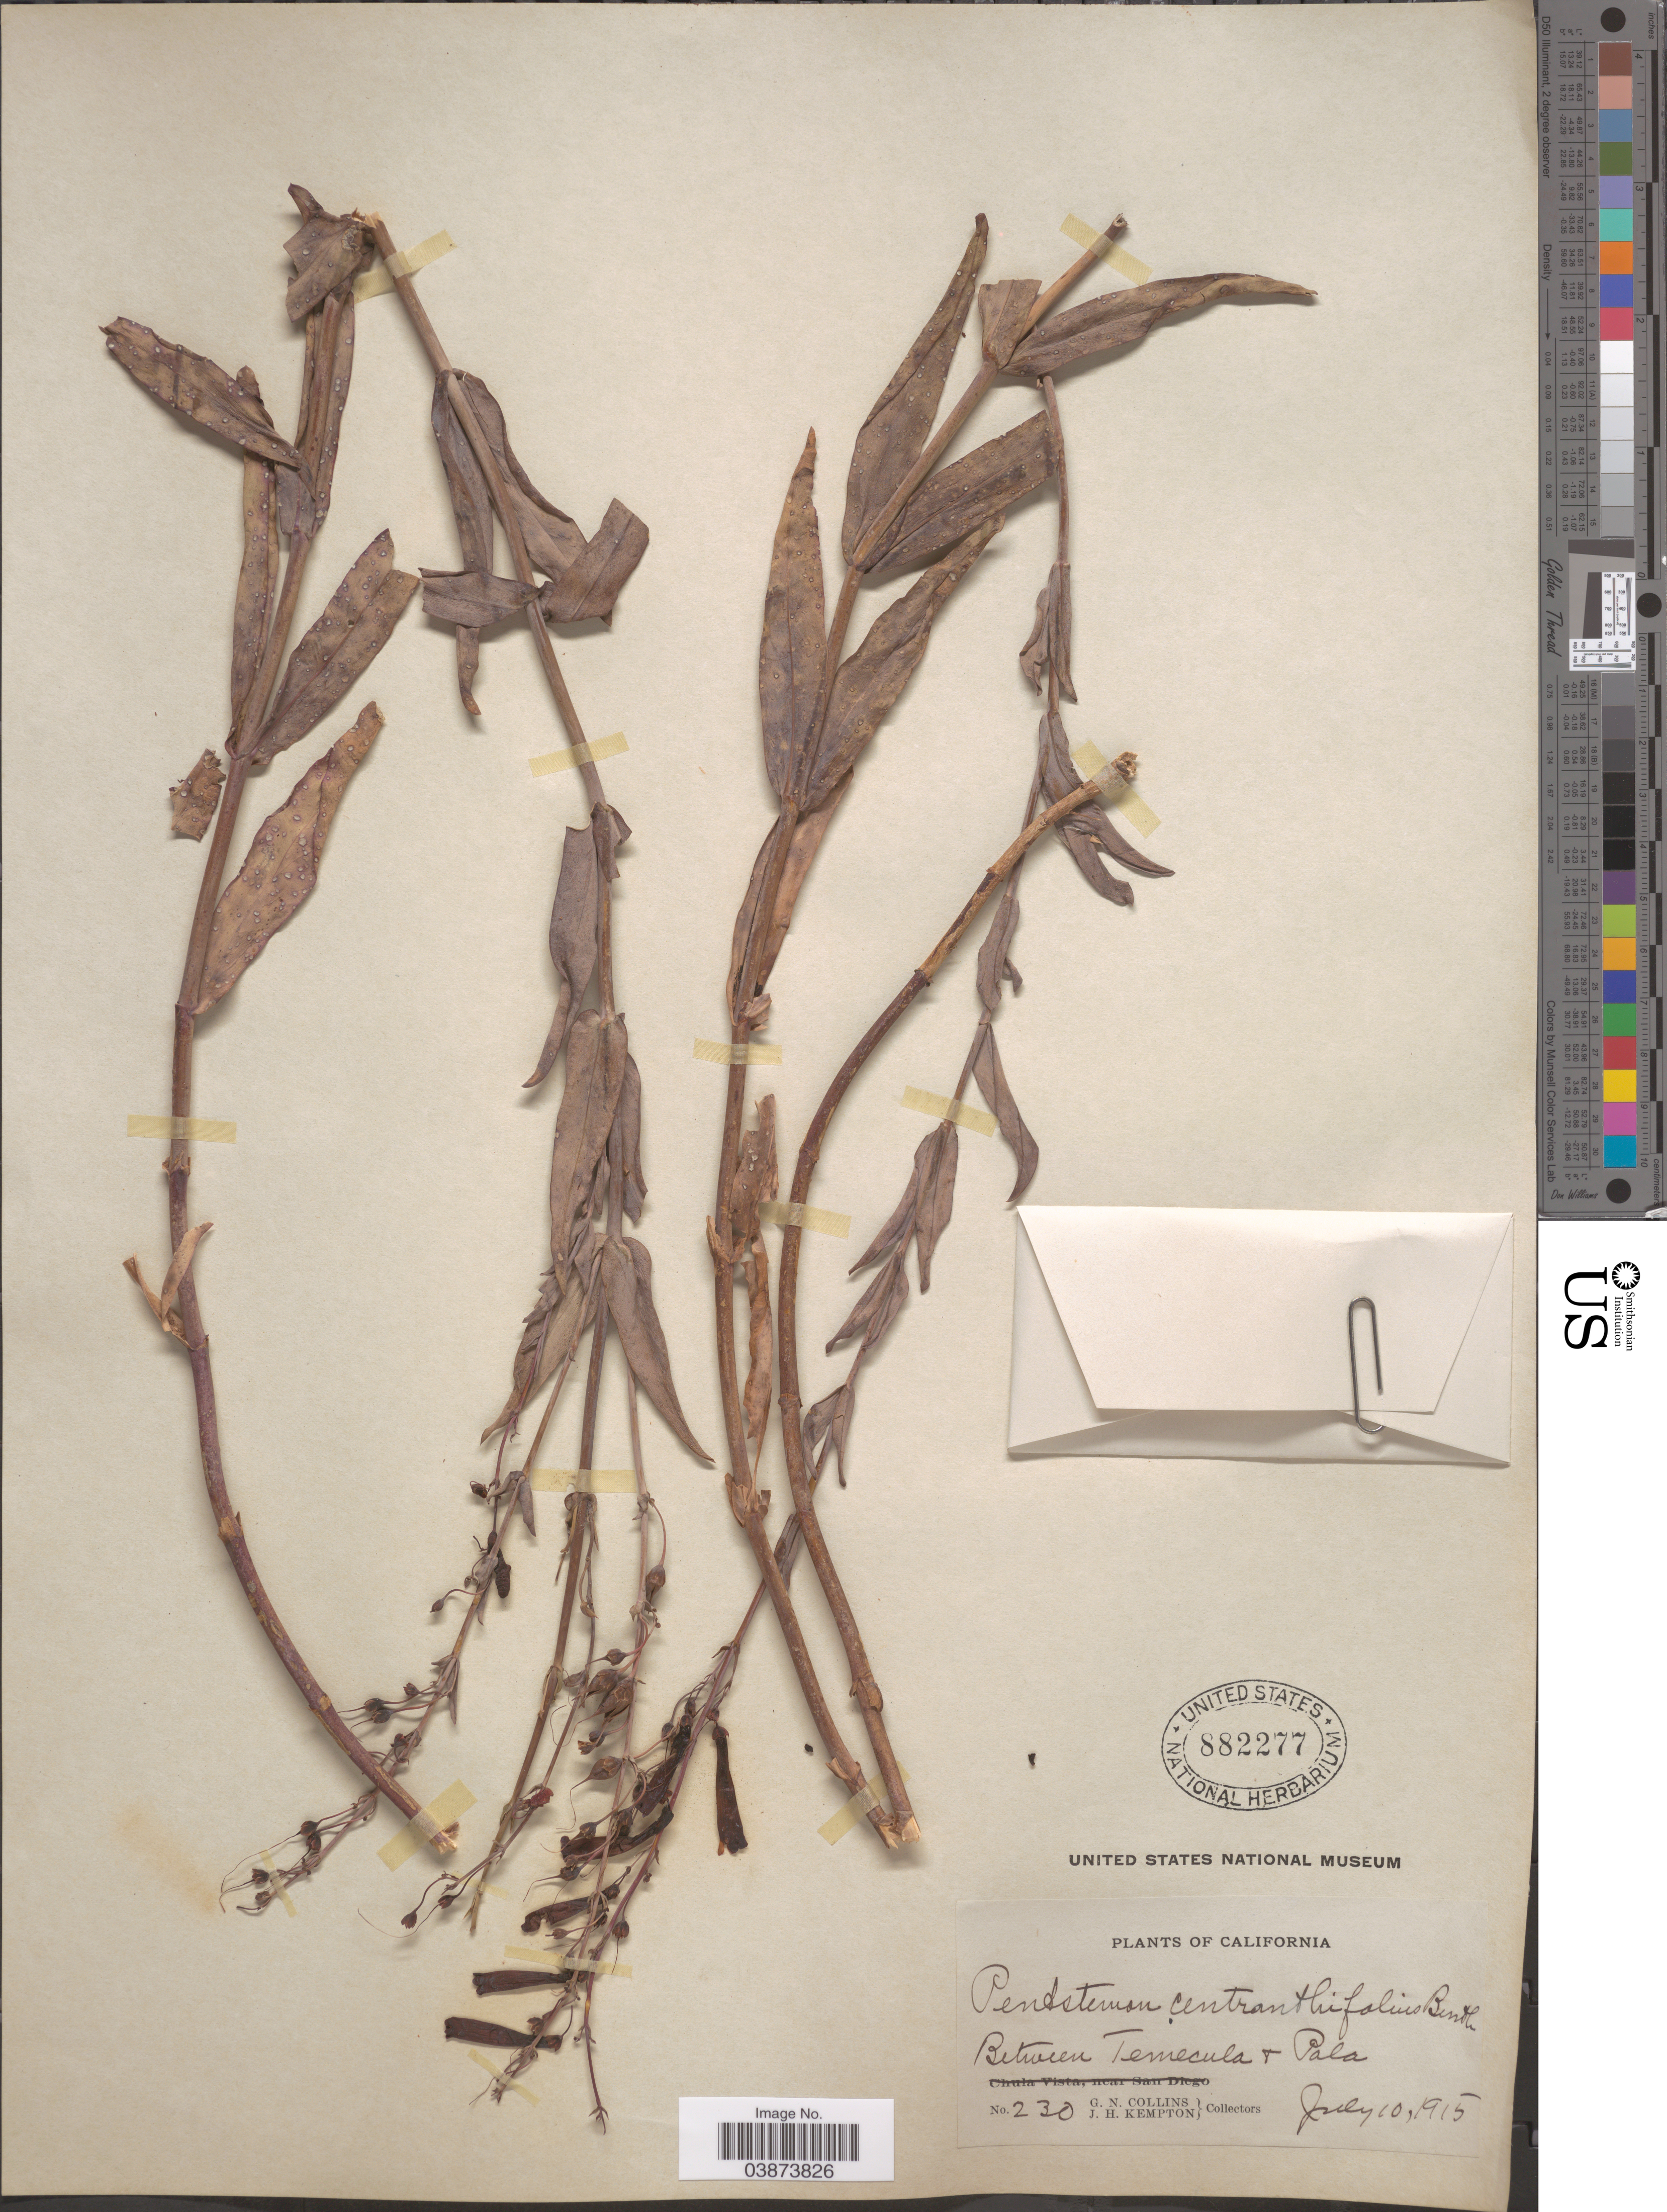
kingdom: Plantae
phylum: Tracheophyta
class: Magnoliopsida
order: Lamiales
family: Plantaginaceae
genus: Penstemon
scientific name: Penstemon centranthifolius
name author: Benth.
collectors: G. Collins & J. H. Kempton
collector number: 230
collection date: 1915-07-10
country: United States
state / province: California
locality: Between Temecula & Pala.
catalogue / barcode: US 882277